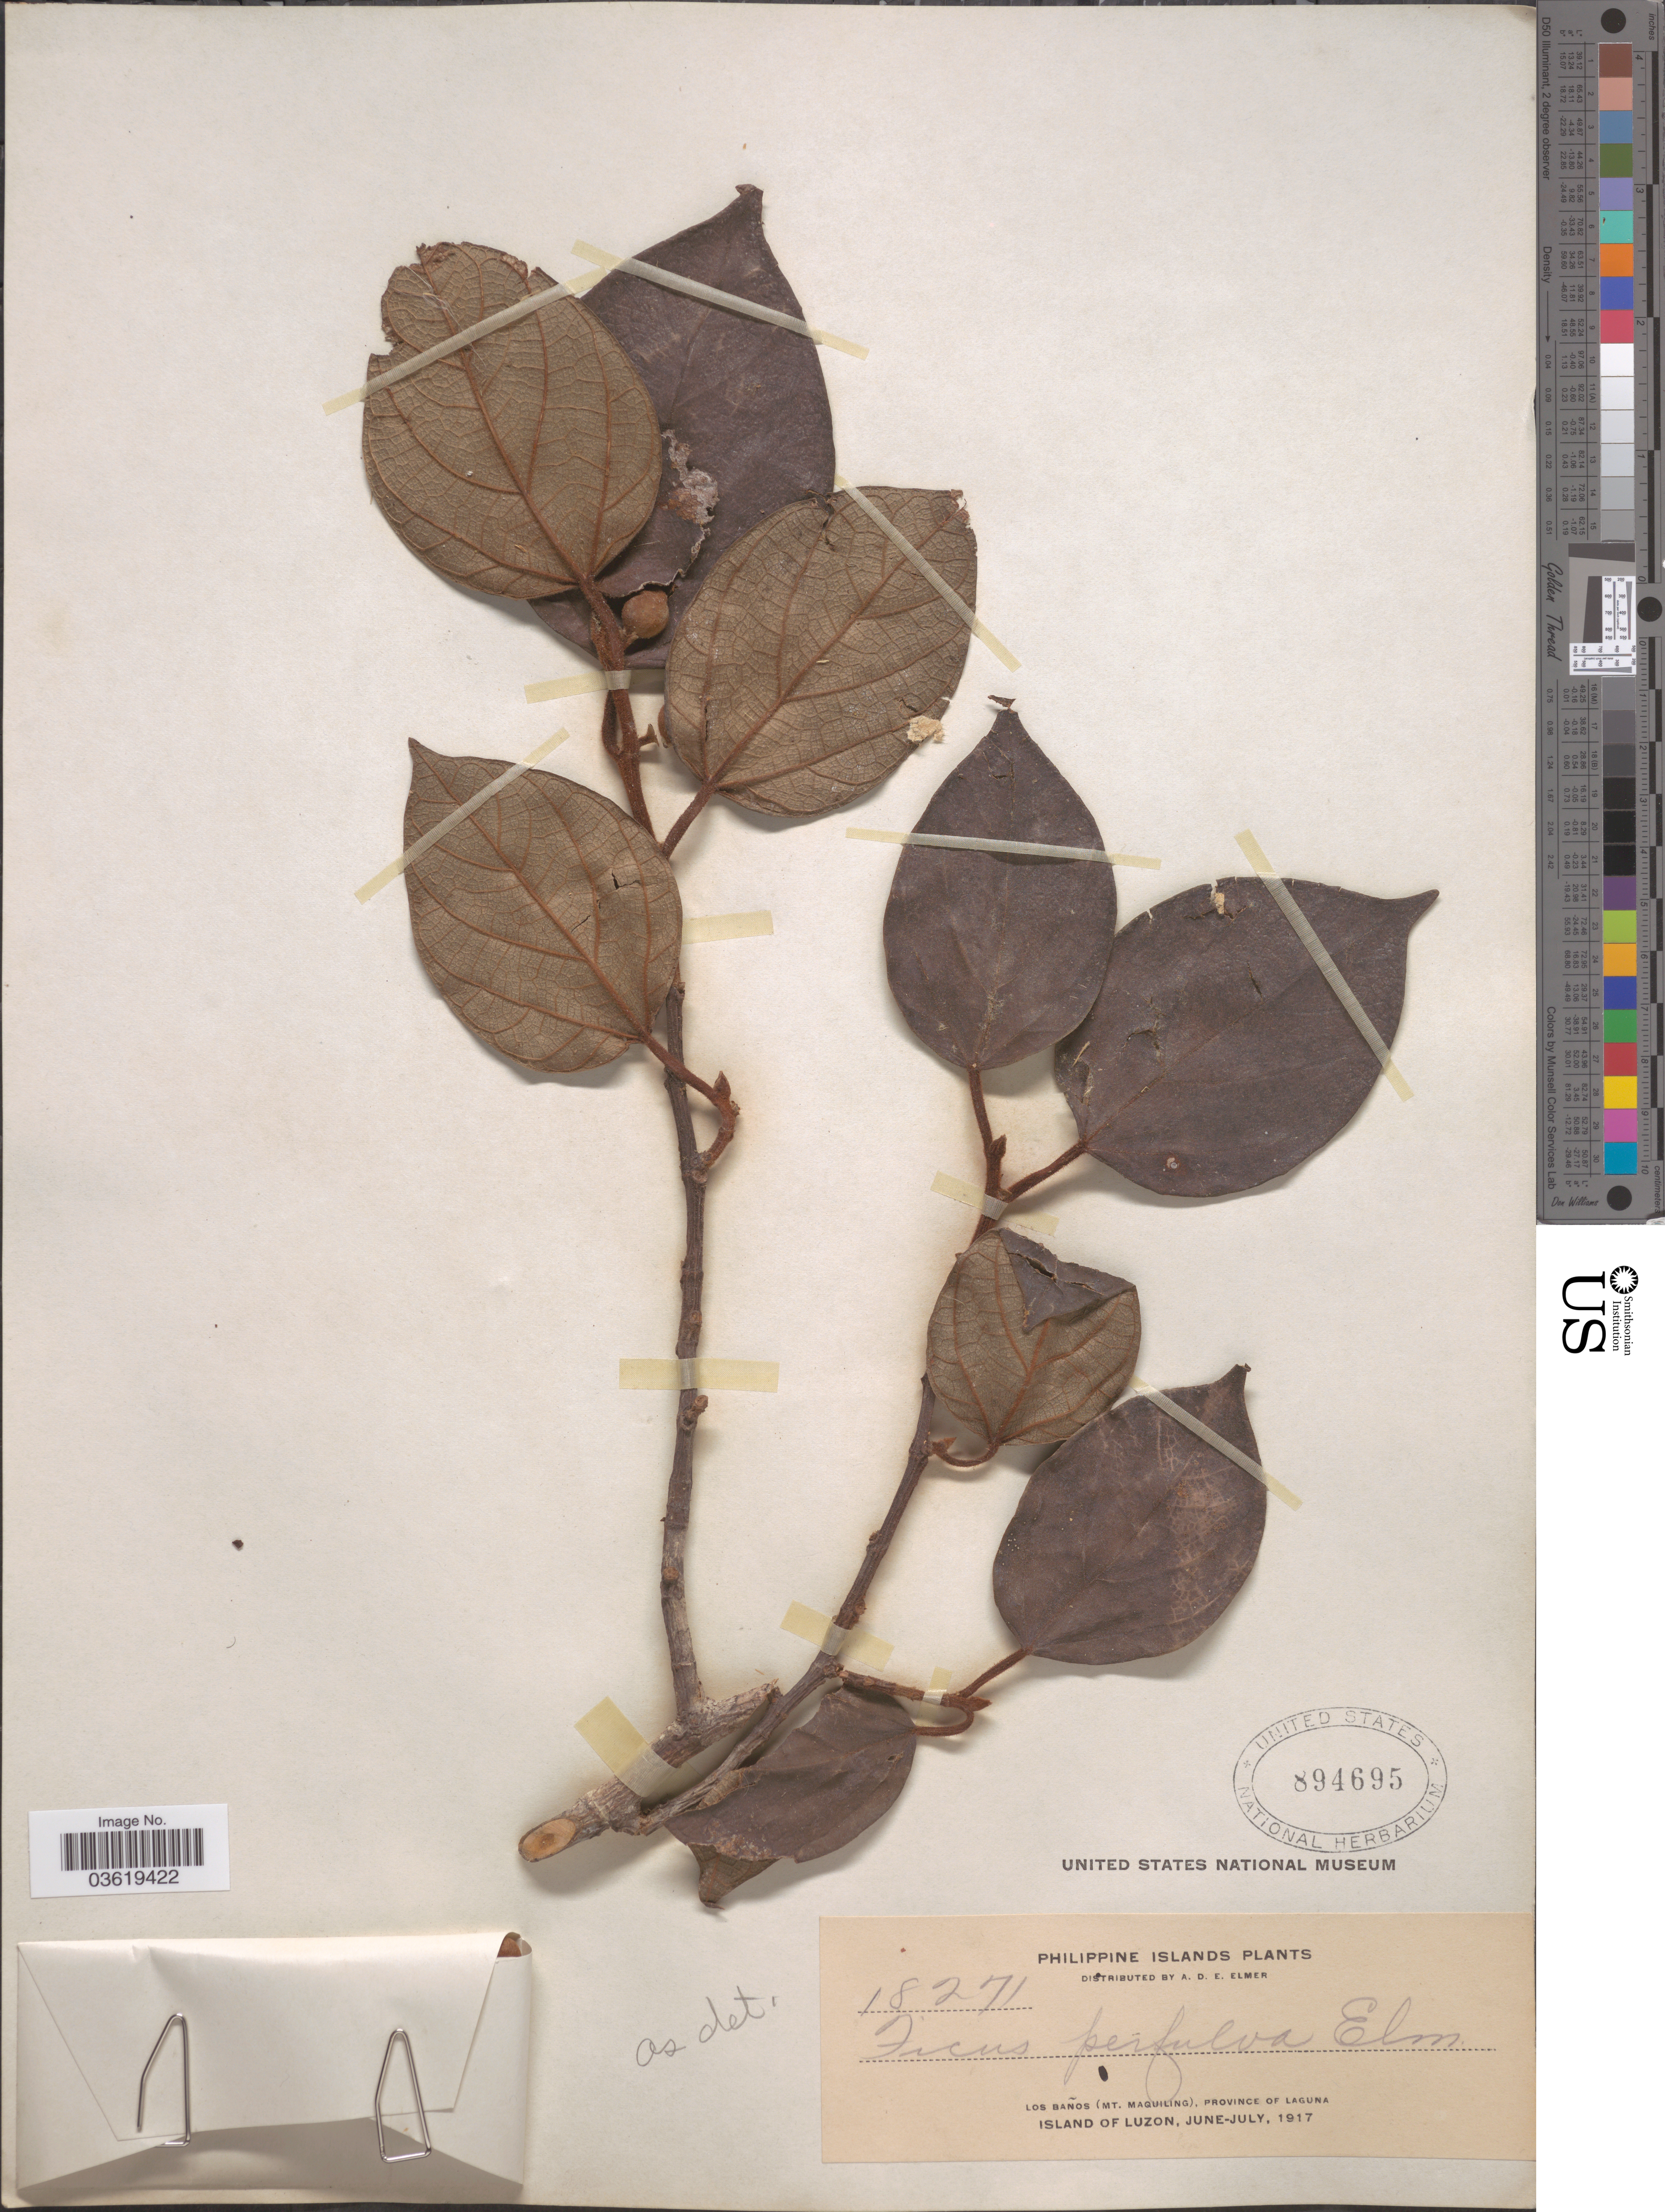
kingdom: Plantae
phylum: Tracheophyta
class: Magnoliopsida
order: Rosales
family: Moraceae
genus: Ficus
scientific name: Ficus perfulva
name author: Elmer ex Merr.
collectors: A. D. E. Elmer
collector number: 18271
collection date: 1917-06/1917-07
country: Philippines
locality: Los Baños (Mt. Maquiling), Province of Laguna. Island of Luzon.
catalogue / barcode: US 894695